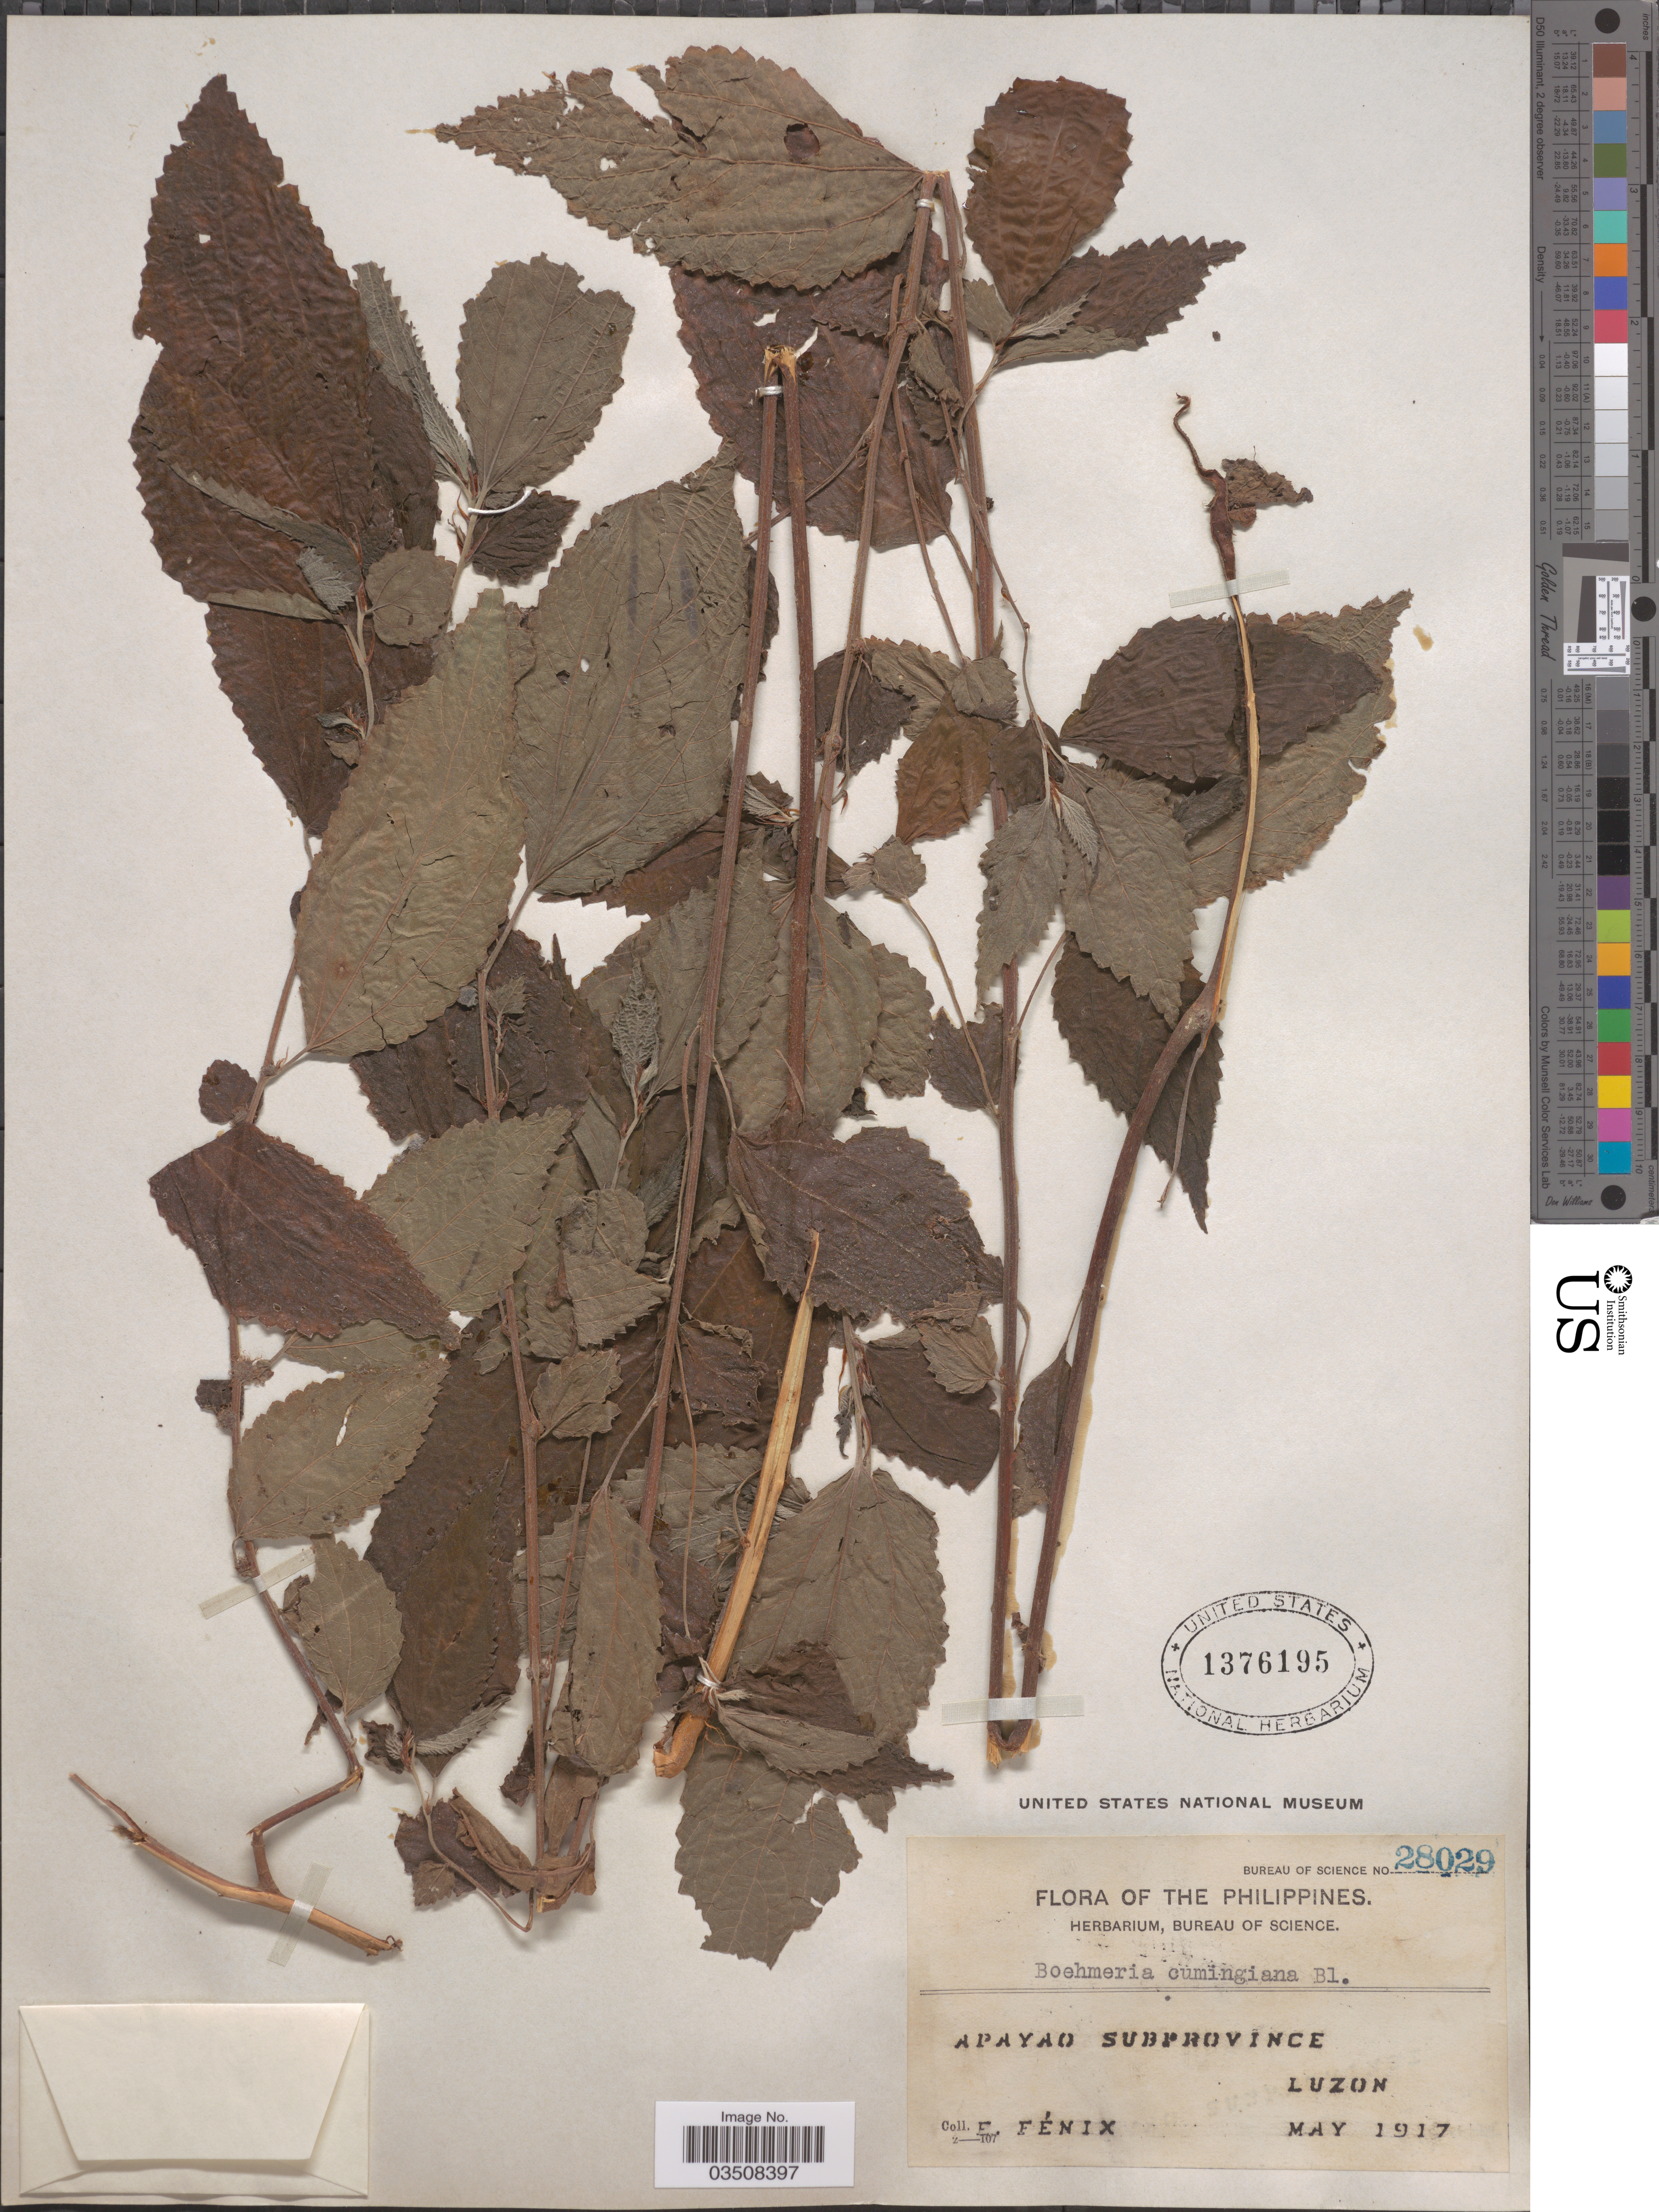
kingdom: Plantae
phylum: Tracheophyta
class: Magnoliopsida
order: Rosales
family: Urticaceae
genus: Boehmeria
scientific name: Boehmeria heterophylla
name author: Blume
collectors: E. Fénix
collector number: Bureau of Science 28029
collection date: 1917-05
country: Philippines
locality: Apayao Subprovince, Luzon.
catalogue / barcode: US 1376195